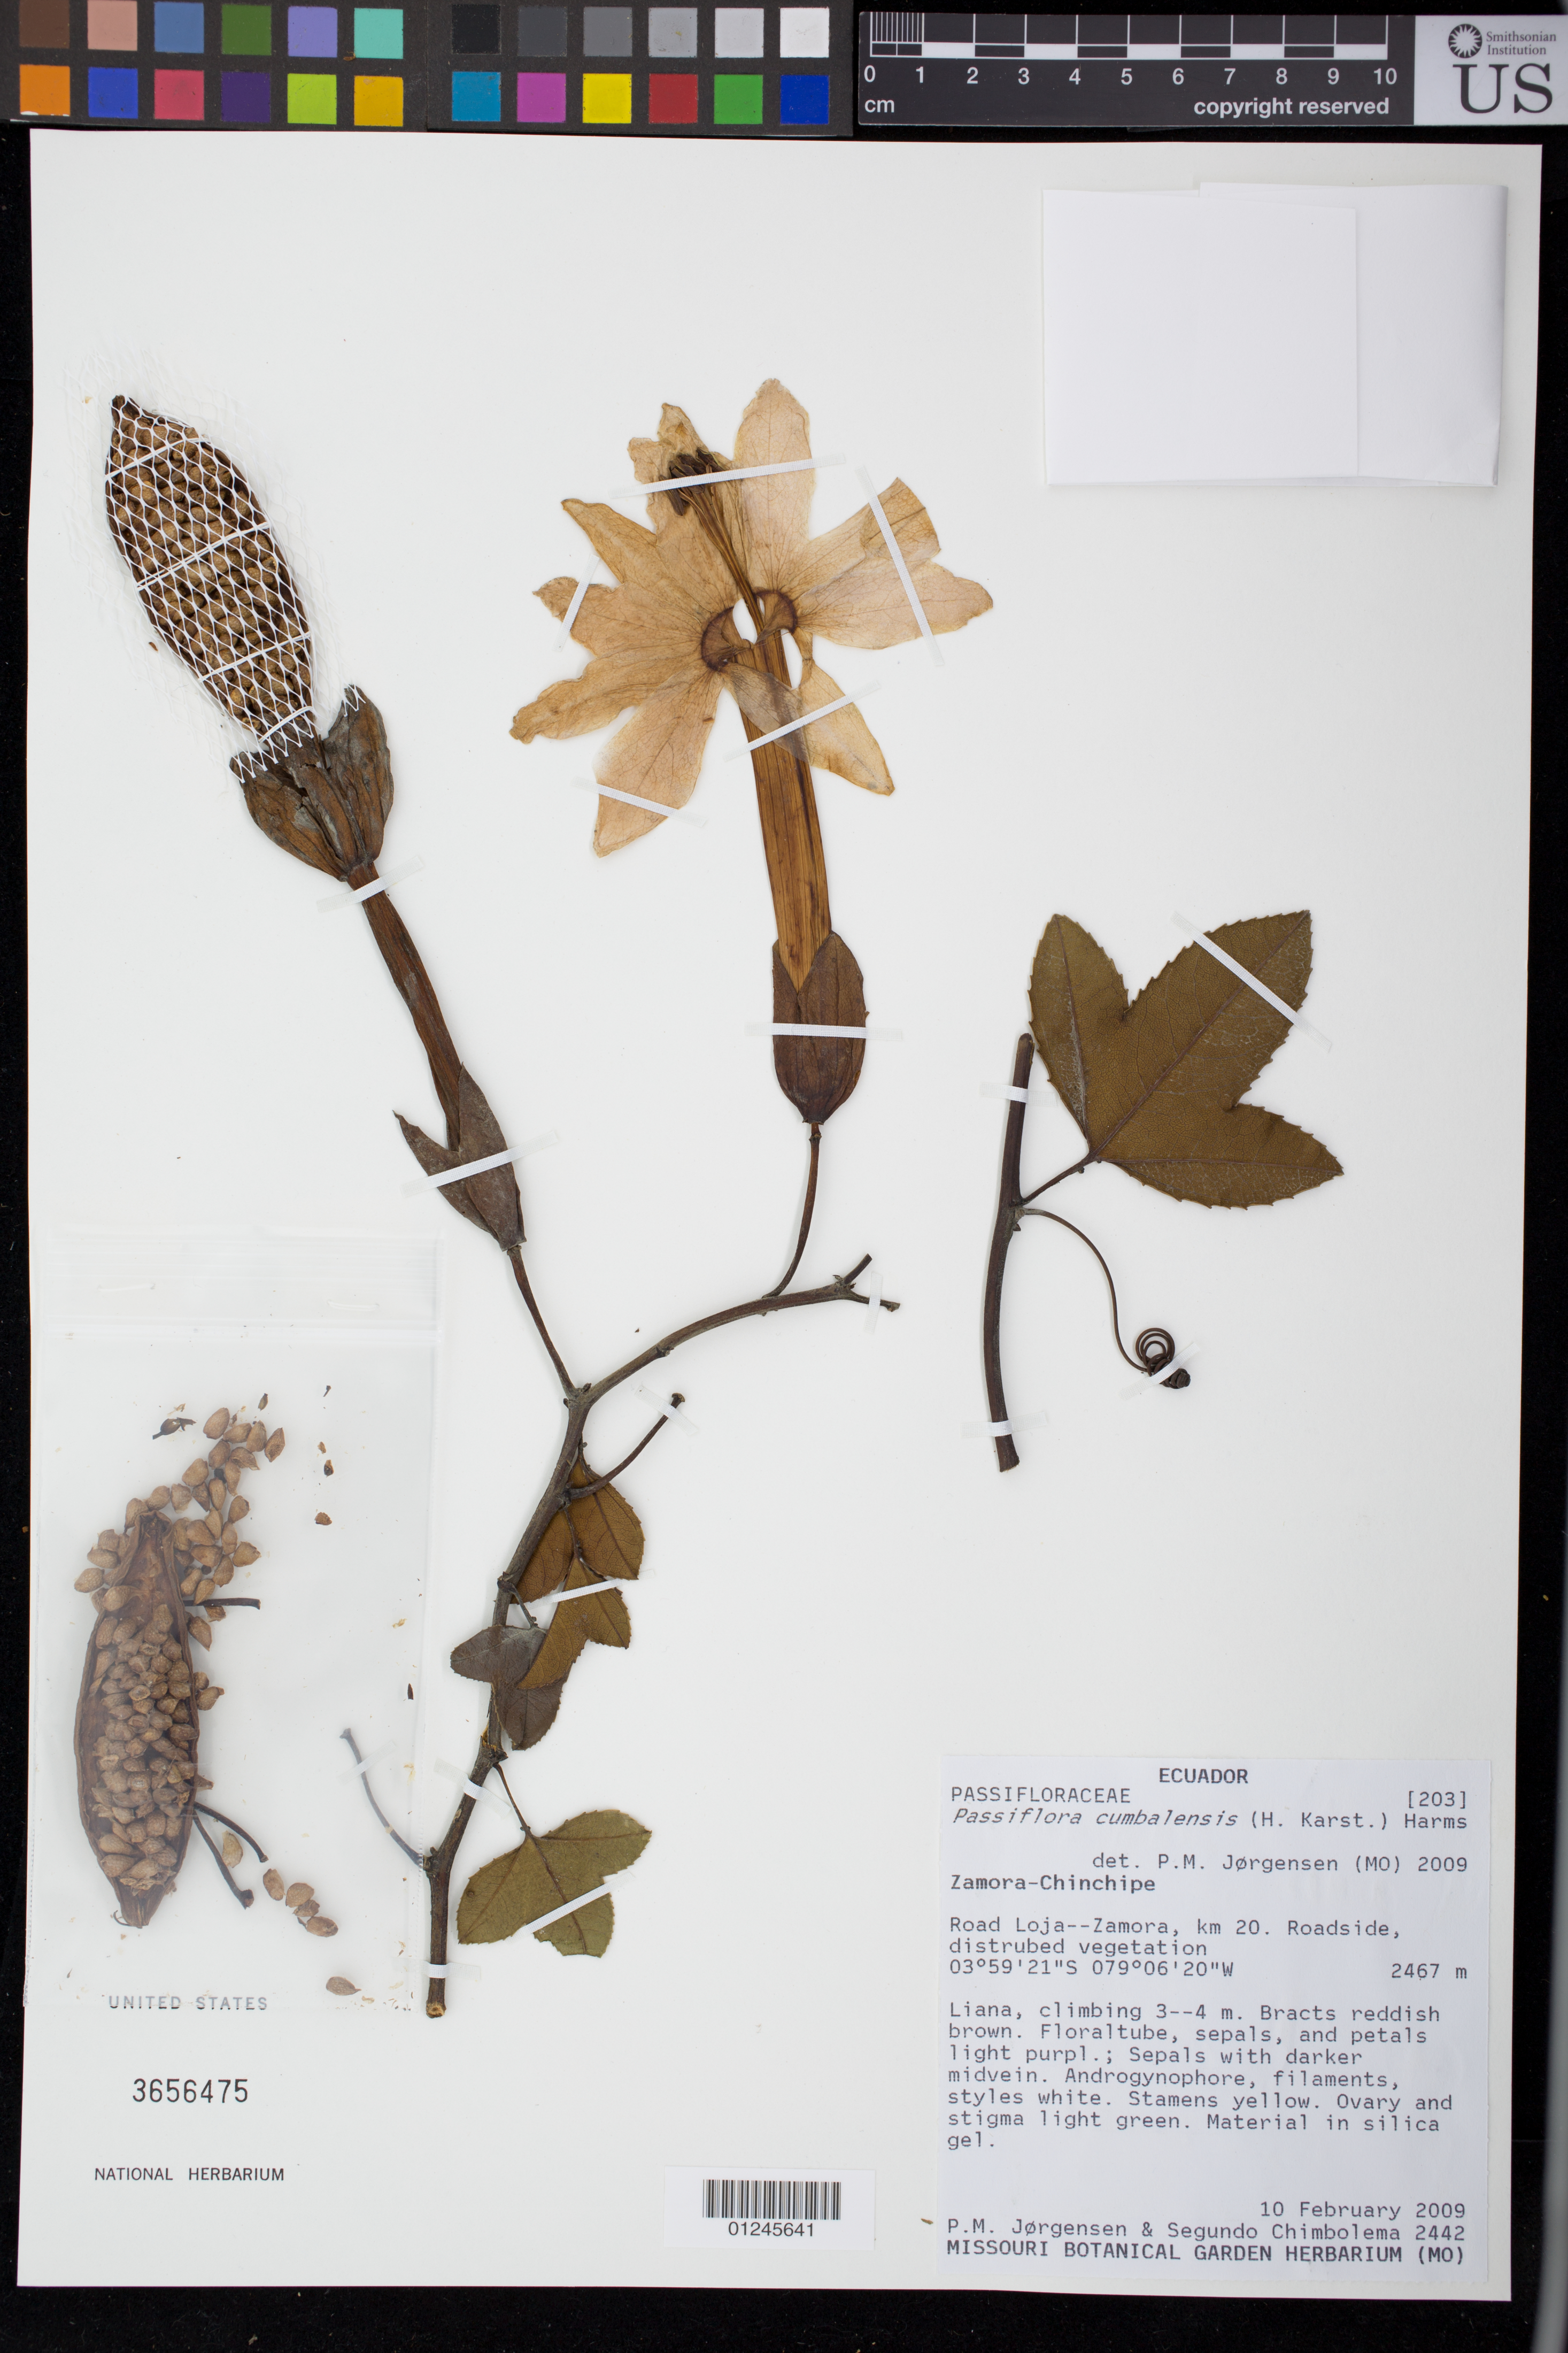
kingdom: Plantae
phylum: Tracheophyta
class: Magnoliopsida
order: Malpighiales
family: Passifloraceae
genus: Passiflora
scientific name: Passiflora cumbalensis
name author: (H. Karst.) Harms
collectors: P. M. Jørgensen & S. Chimbolema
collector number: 2442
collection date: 2009-02-10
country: Ecuador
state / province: Zamora-Chinchipe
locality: Road Loja- -Zamora, km 20. Roadside, disturbed vegetation.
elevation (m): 2467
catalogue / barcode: US 3656475